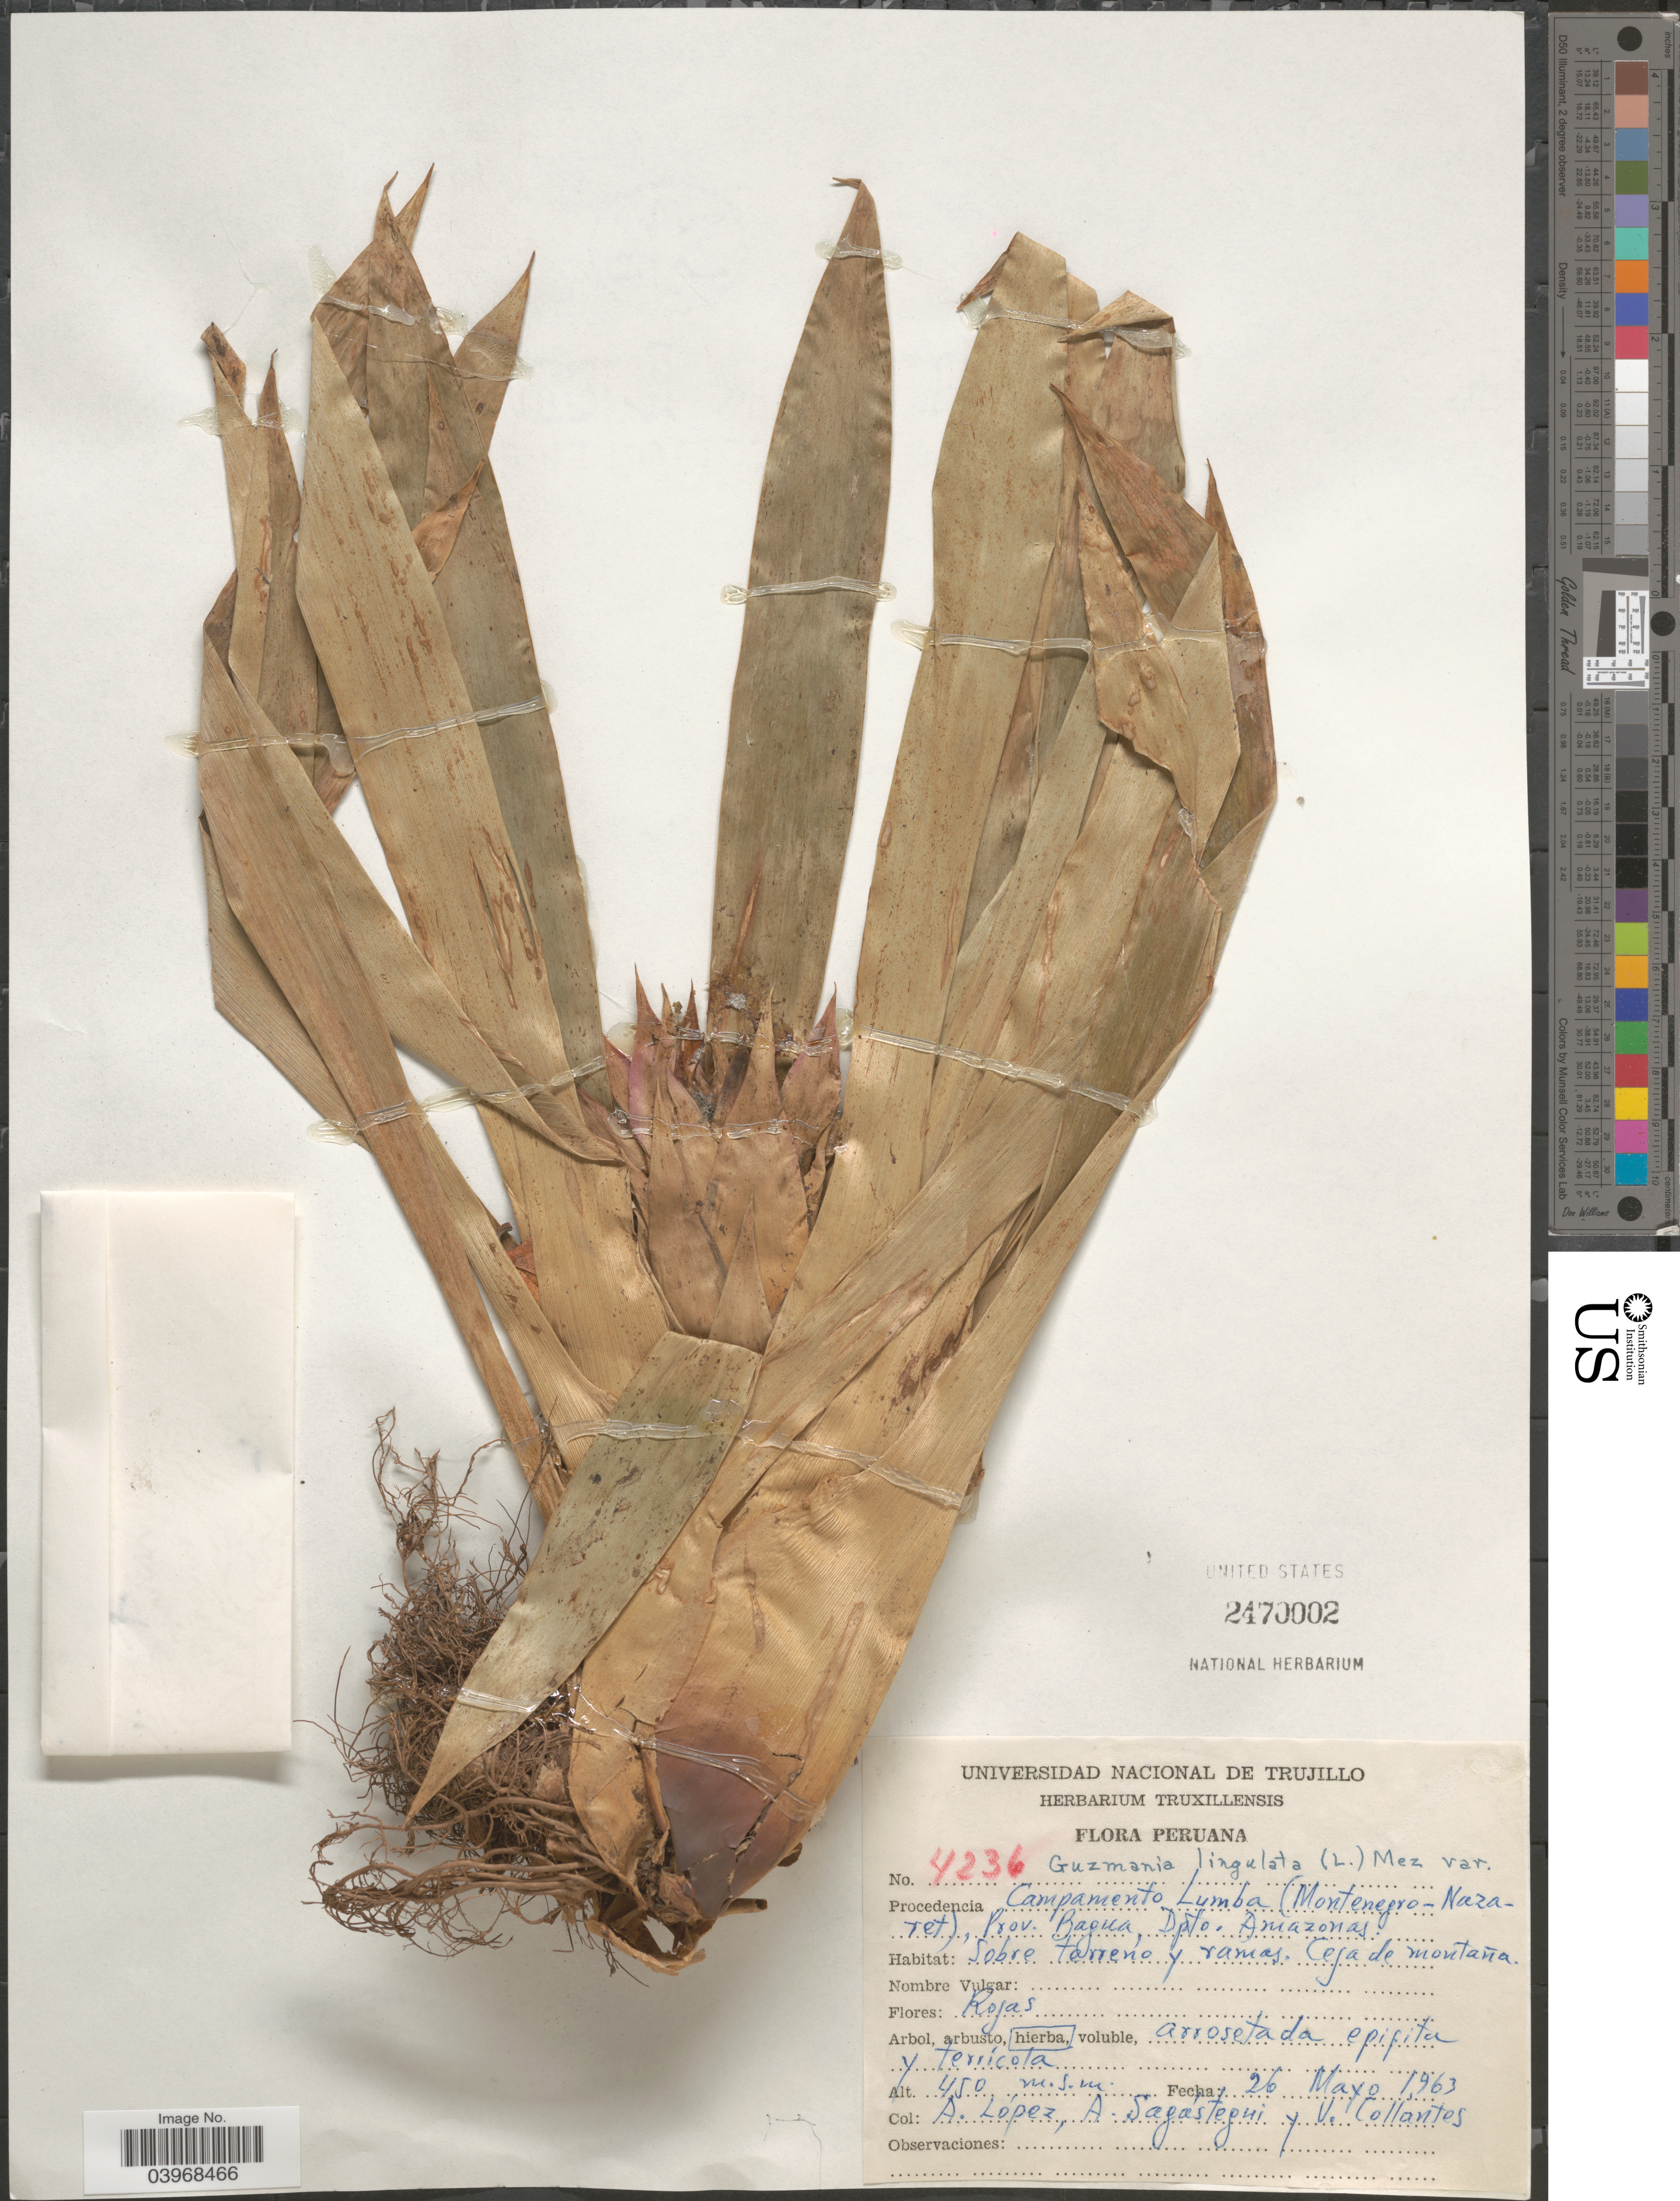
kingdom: Plantae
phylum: Tracheophyta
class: Liliopsida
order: Poales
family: Bromeliaceae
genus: Guzmania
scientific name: Guzmania lingulata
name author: (L.) Mez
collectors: A. López, A. Sagastegui & V. Collantes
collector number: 4236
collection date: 1963-05-26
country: Peru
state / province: Amazonas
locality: Campamento Lumba (Montenegro-Nazaret), Prov. Bagua, Dpto. Amazonas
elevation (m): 450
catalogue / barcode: US 2470002